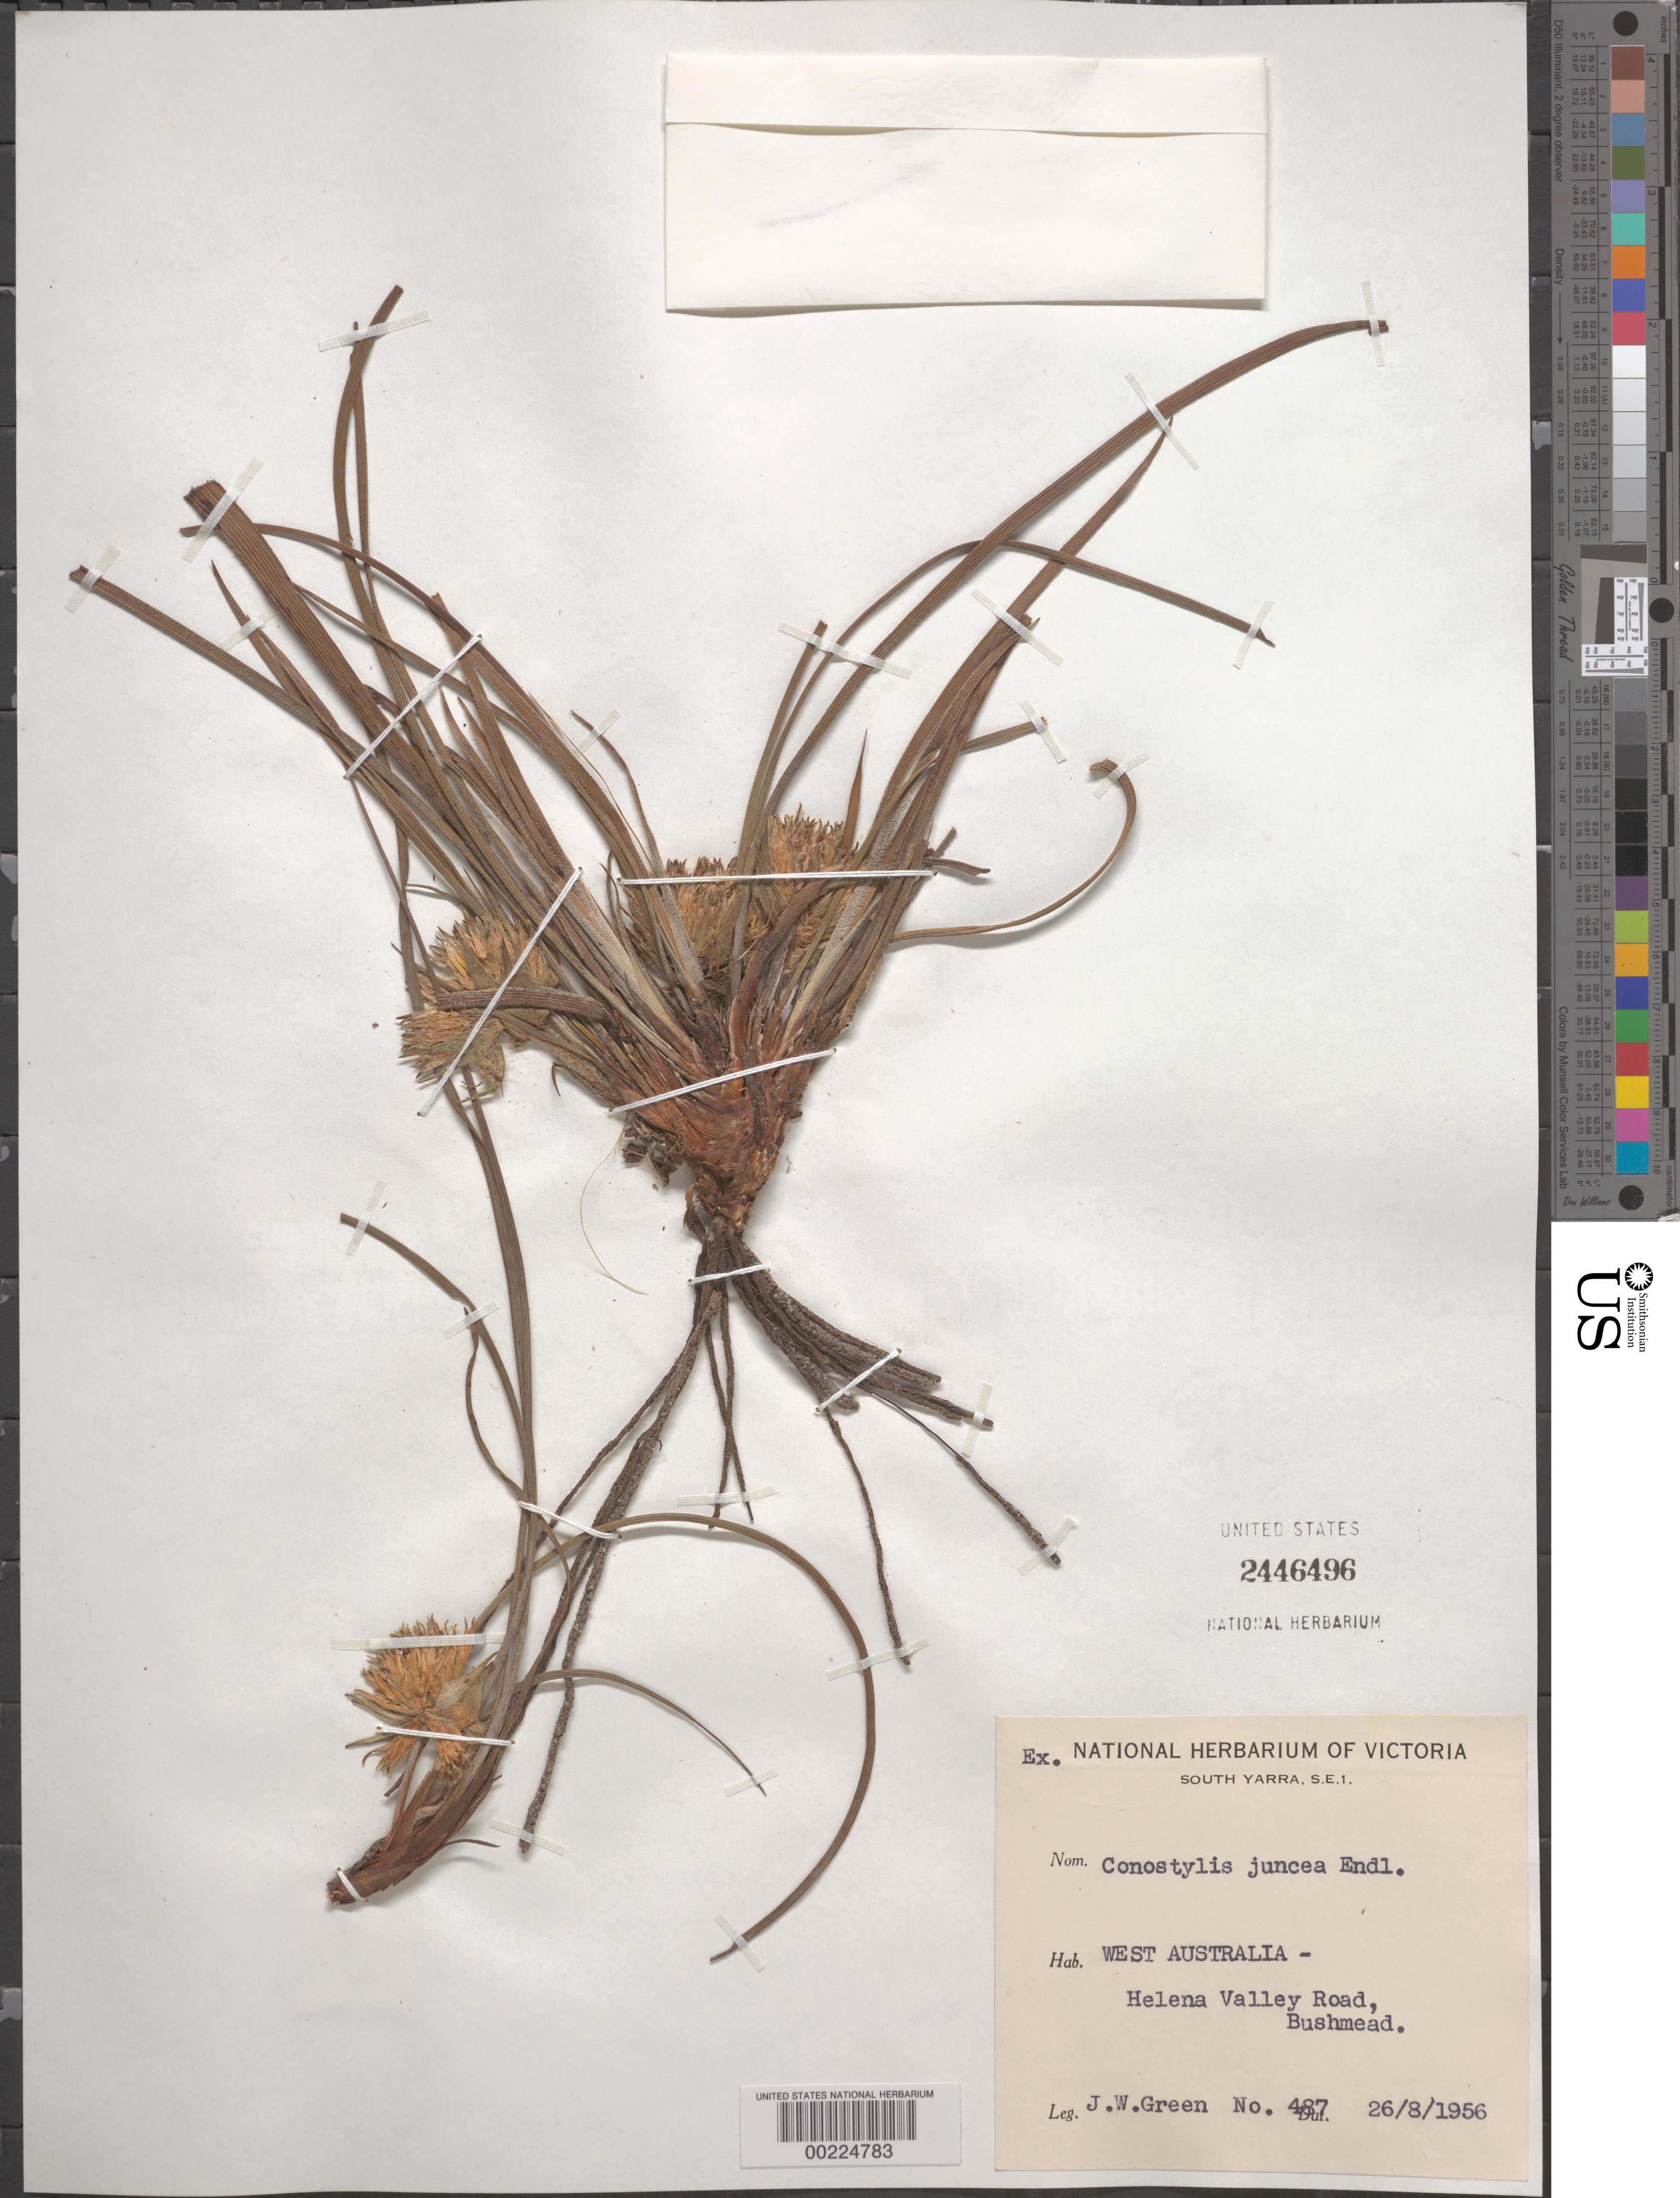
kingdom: Plantae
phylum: Tracheophyta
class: Liliopsida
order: Commelinales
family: Haemodoraceae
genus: Conostylis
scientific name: Conostylis juncea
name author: Endl.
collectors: J. Green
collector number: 487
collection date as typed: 26 Aug 1956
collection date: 1956-08-26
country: Australia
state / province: Western Australia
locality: Helena valley road, bushmead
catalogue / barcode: US 2446496